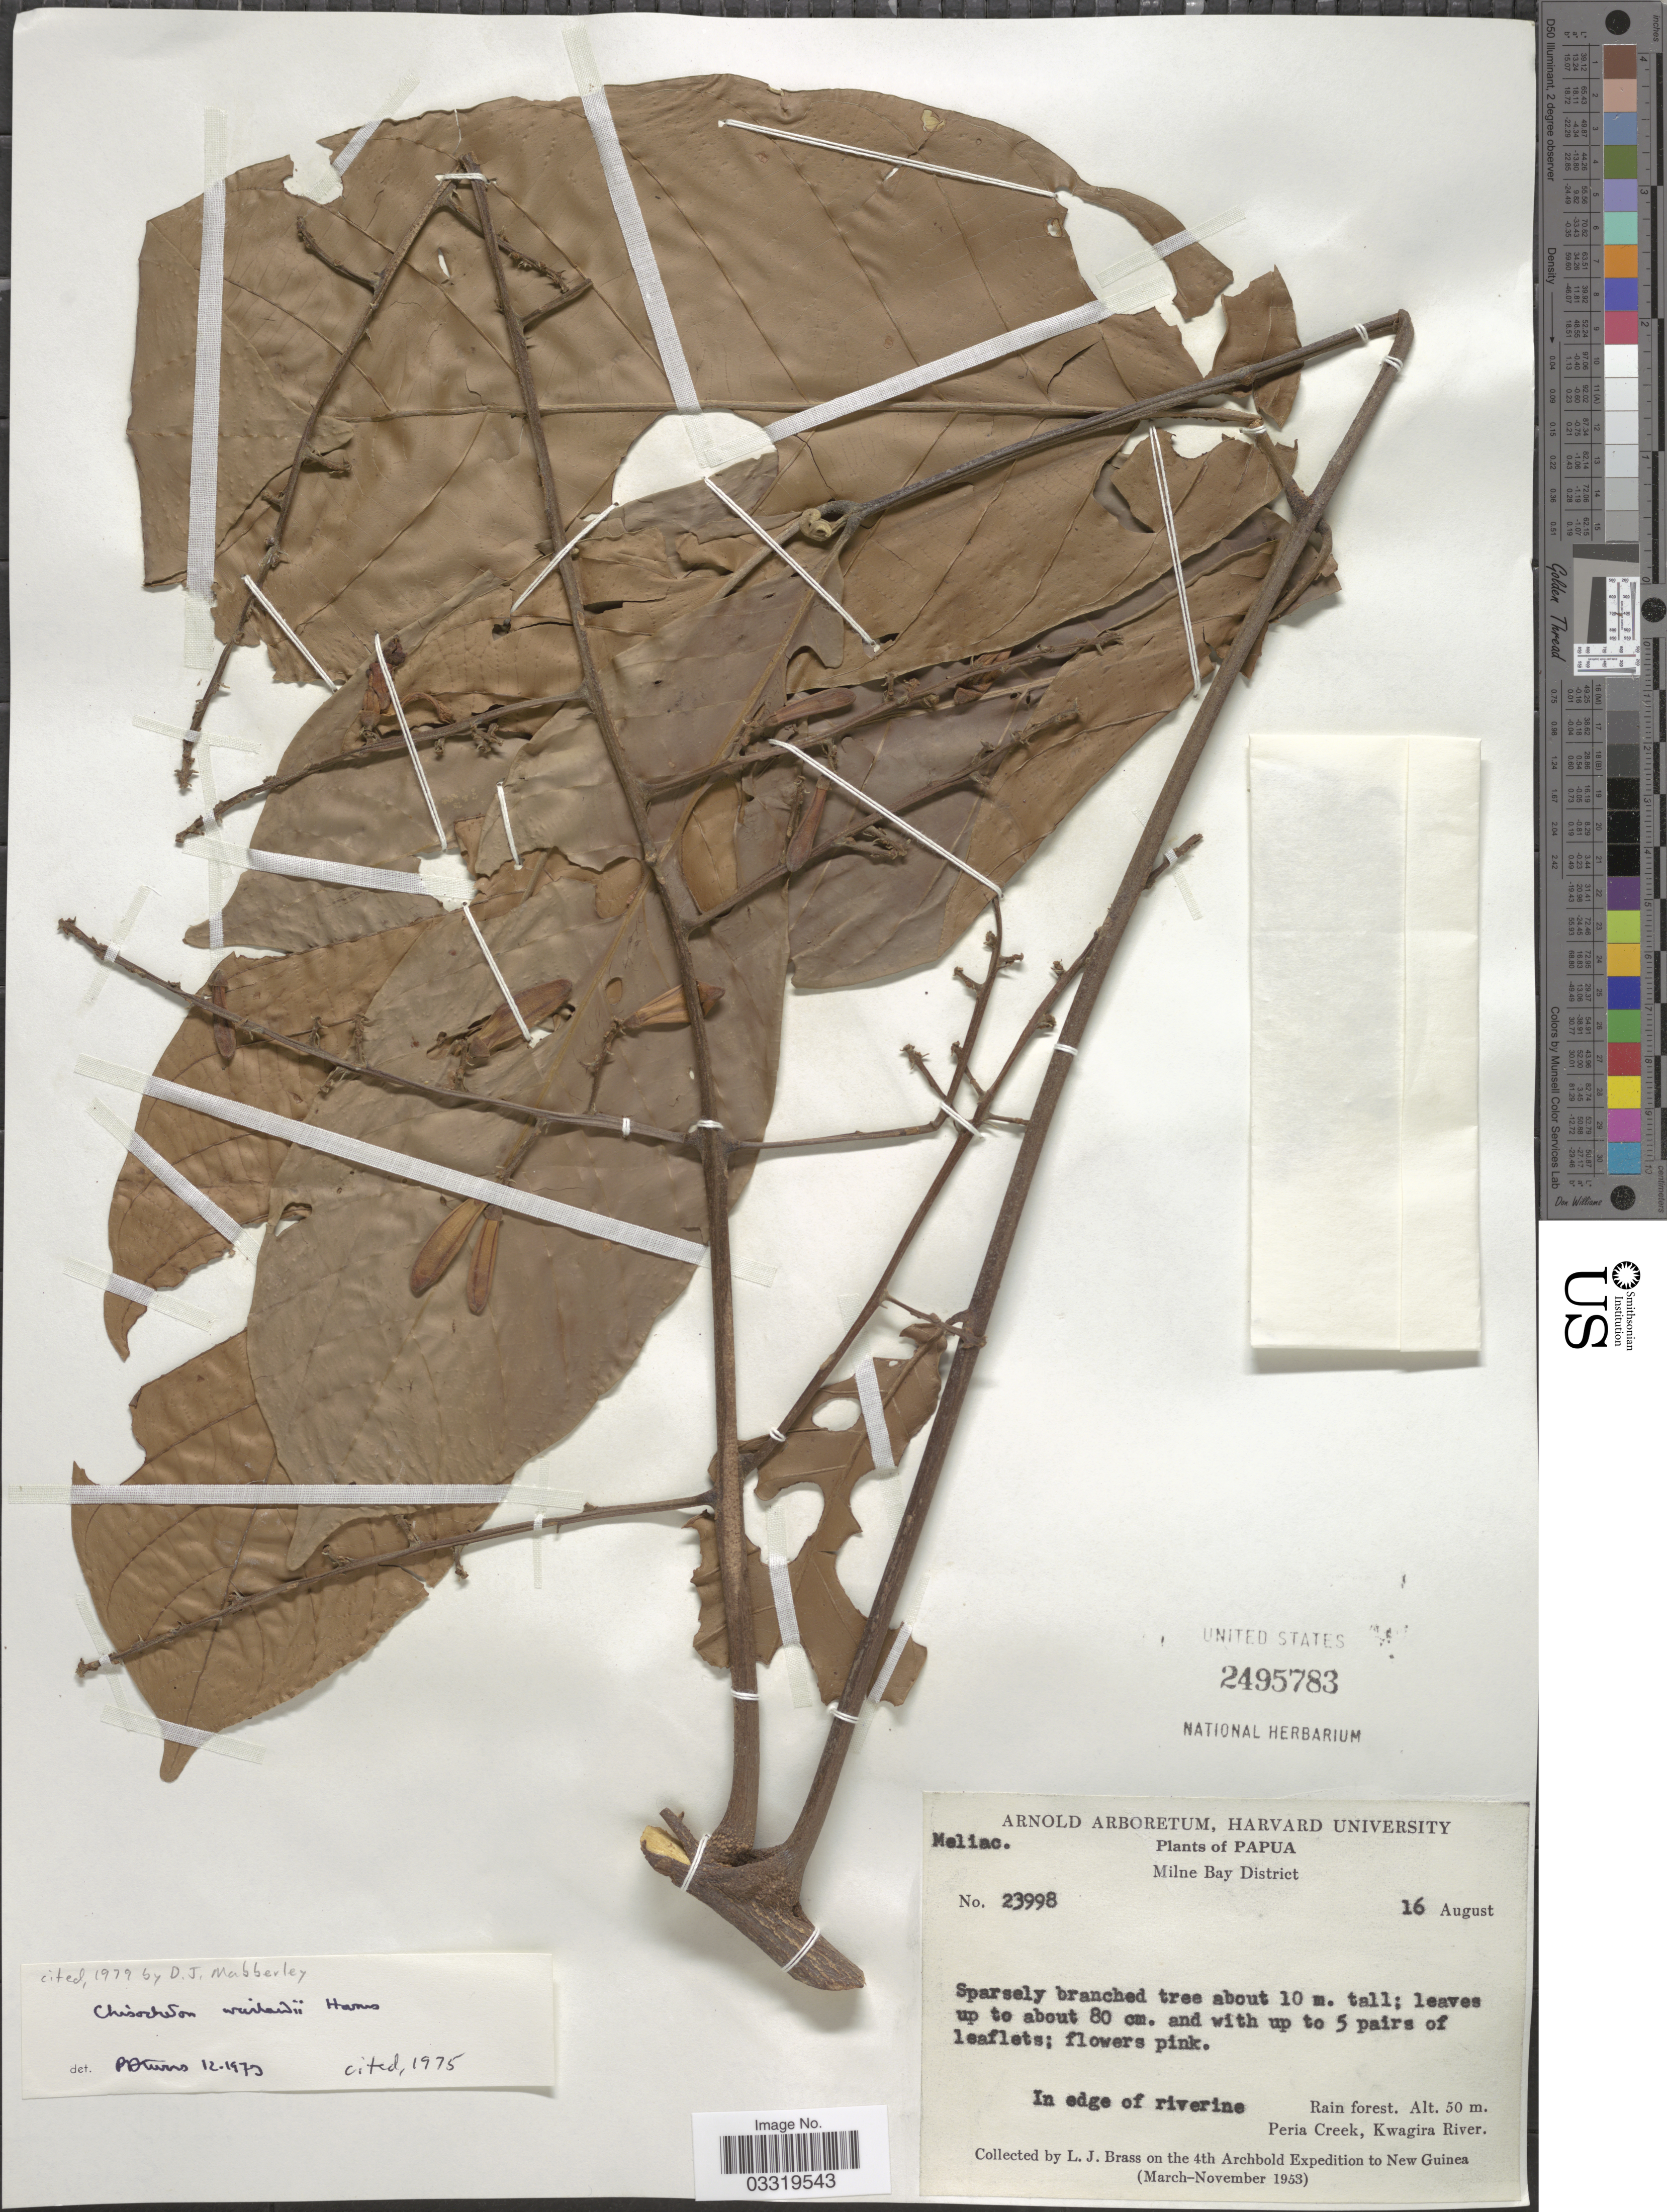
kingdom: Plantae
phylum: Tracheophyta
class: Magnoliopsida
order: Sapindales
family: Meliaceae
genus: Chisocheton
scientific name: Chisocheton lasiocarpus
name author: (Miq.) Valeton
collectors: L. J. Brass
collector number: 23998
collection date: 1953-08-16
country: Papua New Guinea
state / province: Milne Bay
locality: Papua, Milne Bay District, Peria Creek, Kwagira River, New Guinea.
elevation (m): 50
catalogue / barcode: US 2495783